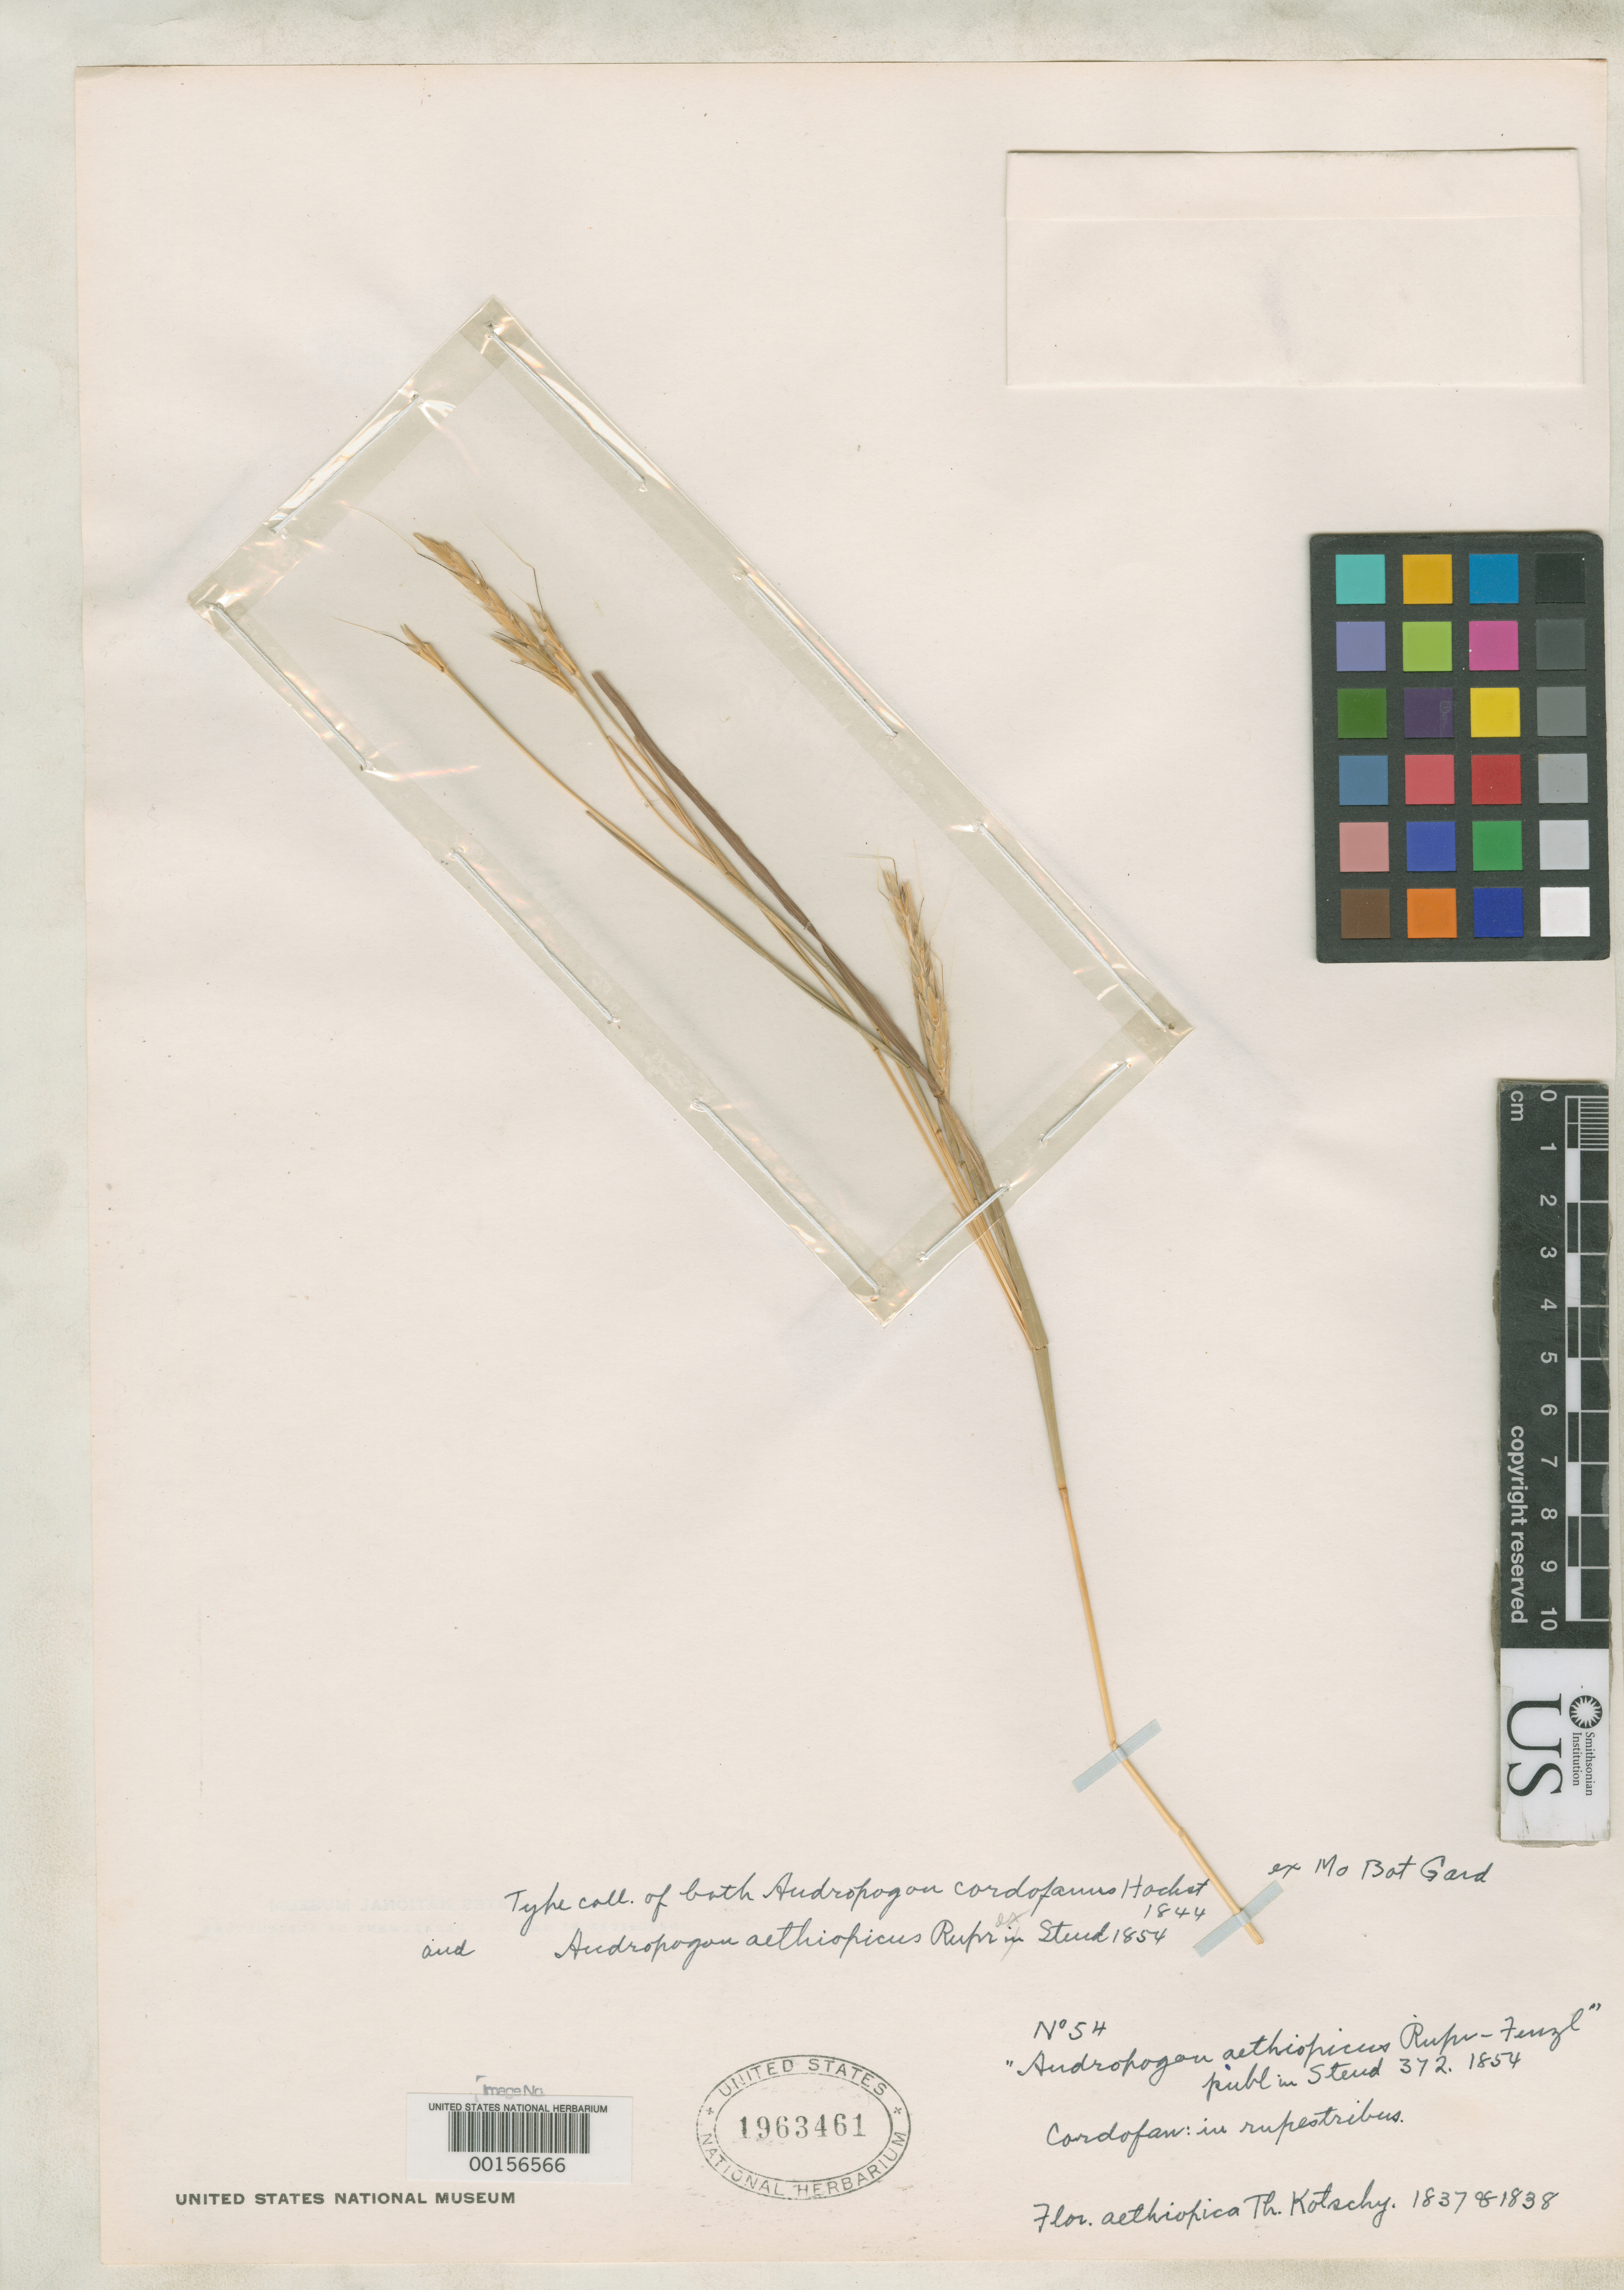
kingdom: Plantae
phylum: Tracheophyta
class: Liliopsida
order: Poales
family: Poaceae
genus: Andropogon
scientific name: Andropogon aethiopicus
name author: Rupr. ex Steud.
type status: Type Fragment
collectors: K. G. Kotschy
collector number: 54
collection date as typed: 1837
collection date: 1837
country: Sudan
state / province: Ġharb Kurdufān / Janūb Kurdufān / Shamāl Kurdufān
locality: Cordofan, in Repestribus.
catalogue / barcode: US 1963461